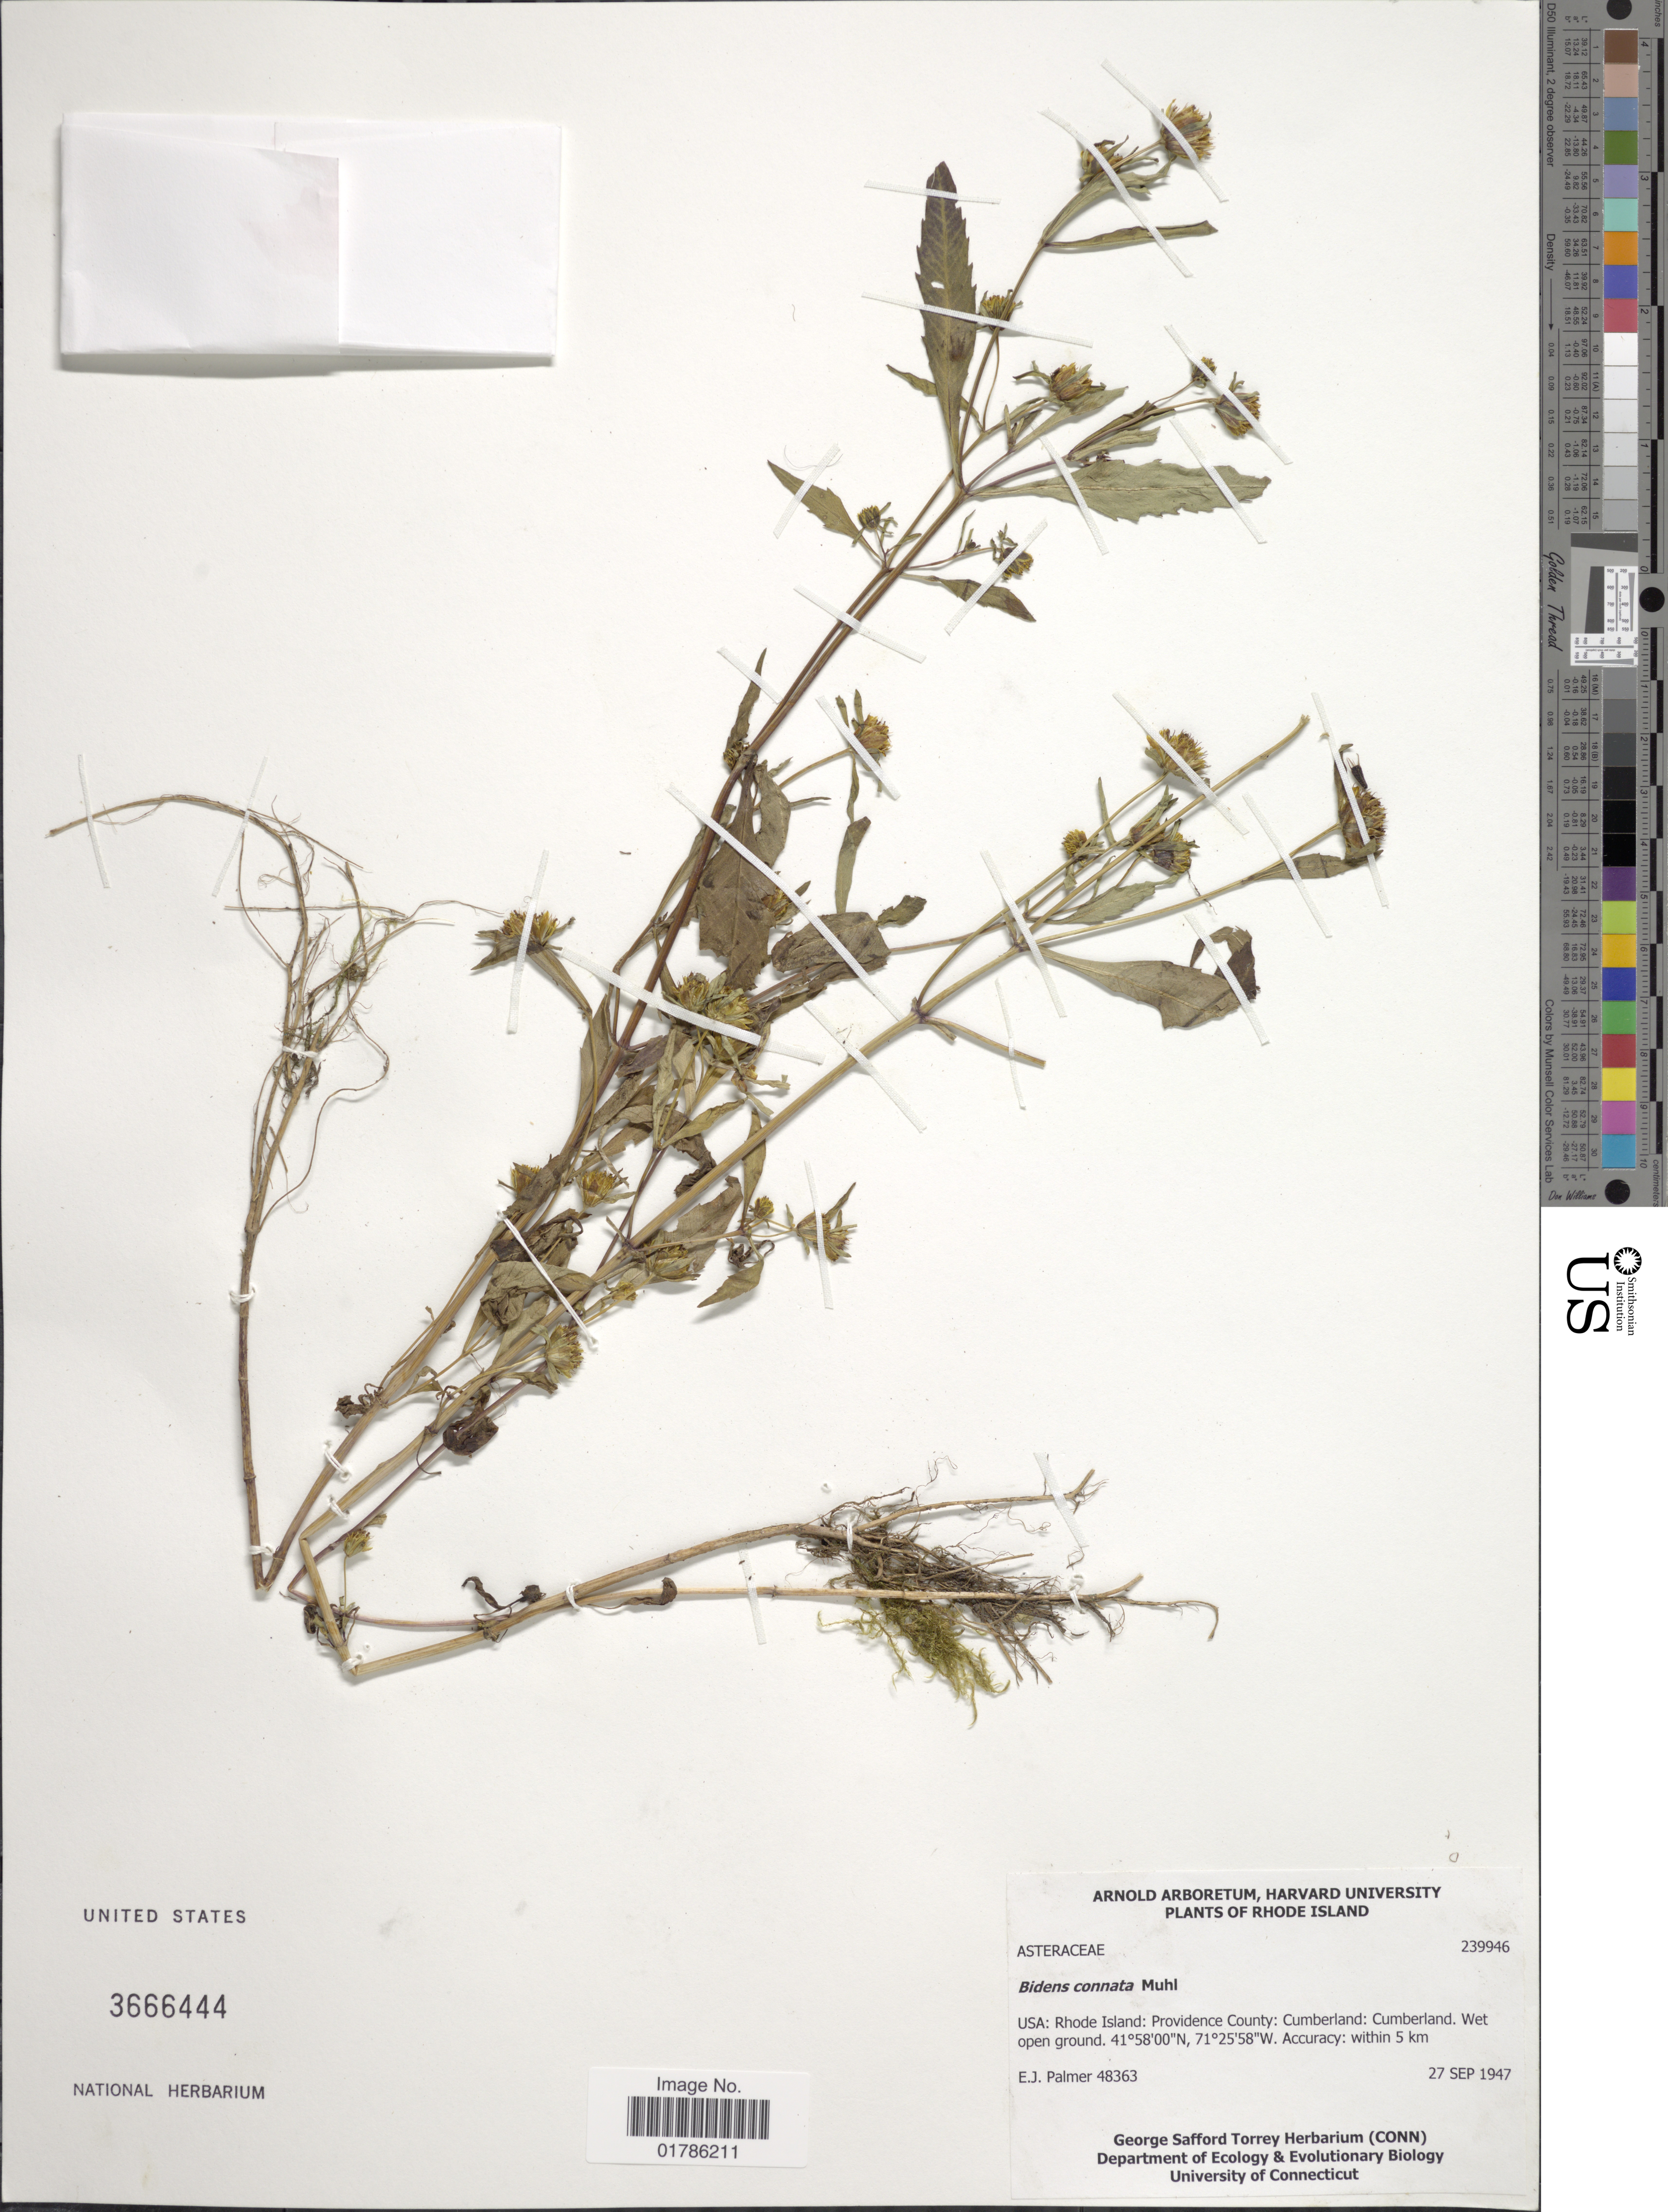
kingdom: Plantae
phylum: Tracheophyta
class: Magnoliopsida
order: Asterales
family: Asteraceae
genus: Bidens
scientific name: Bidens connata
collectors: E. J. Palmer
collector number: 48363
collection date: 1947-09-27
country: United States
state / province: Rhode Island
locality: Providence County, Cumberland, Sneech Pond, within 5 km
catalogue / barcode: US 3666444